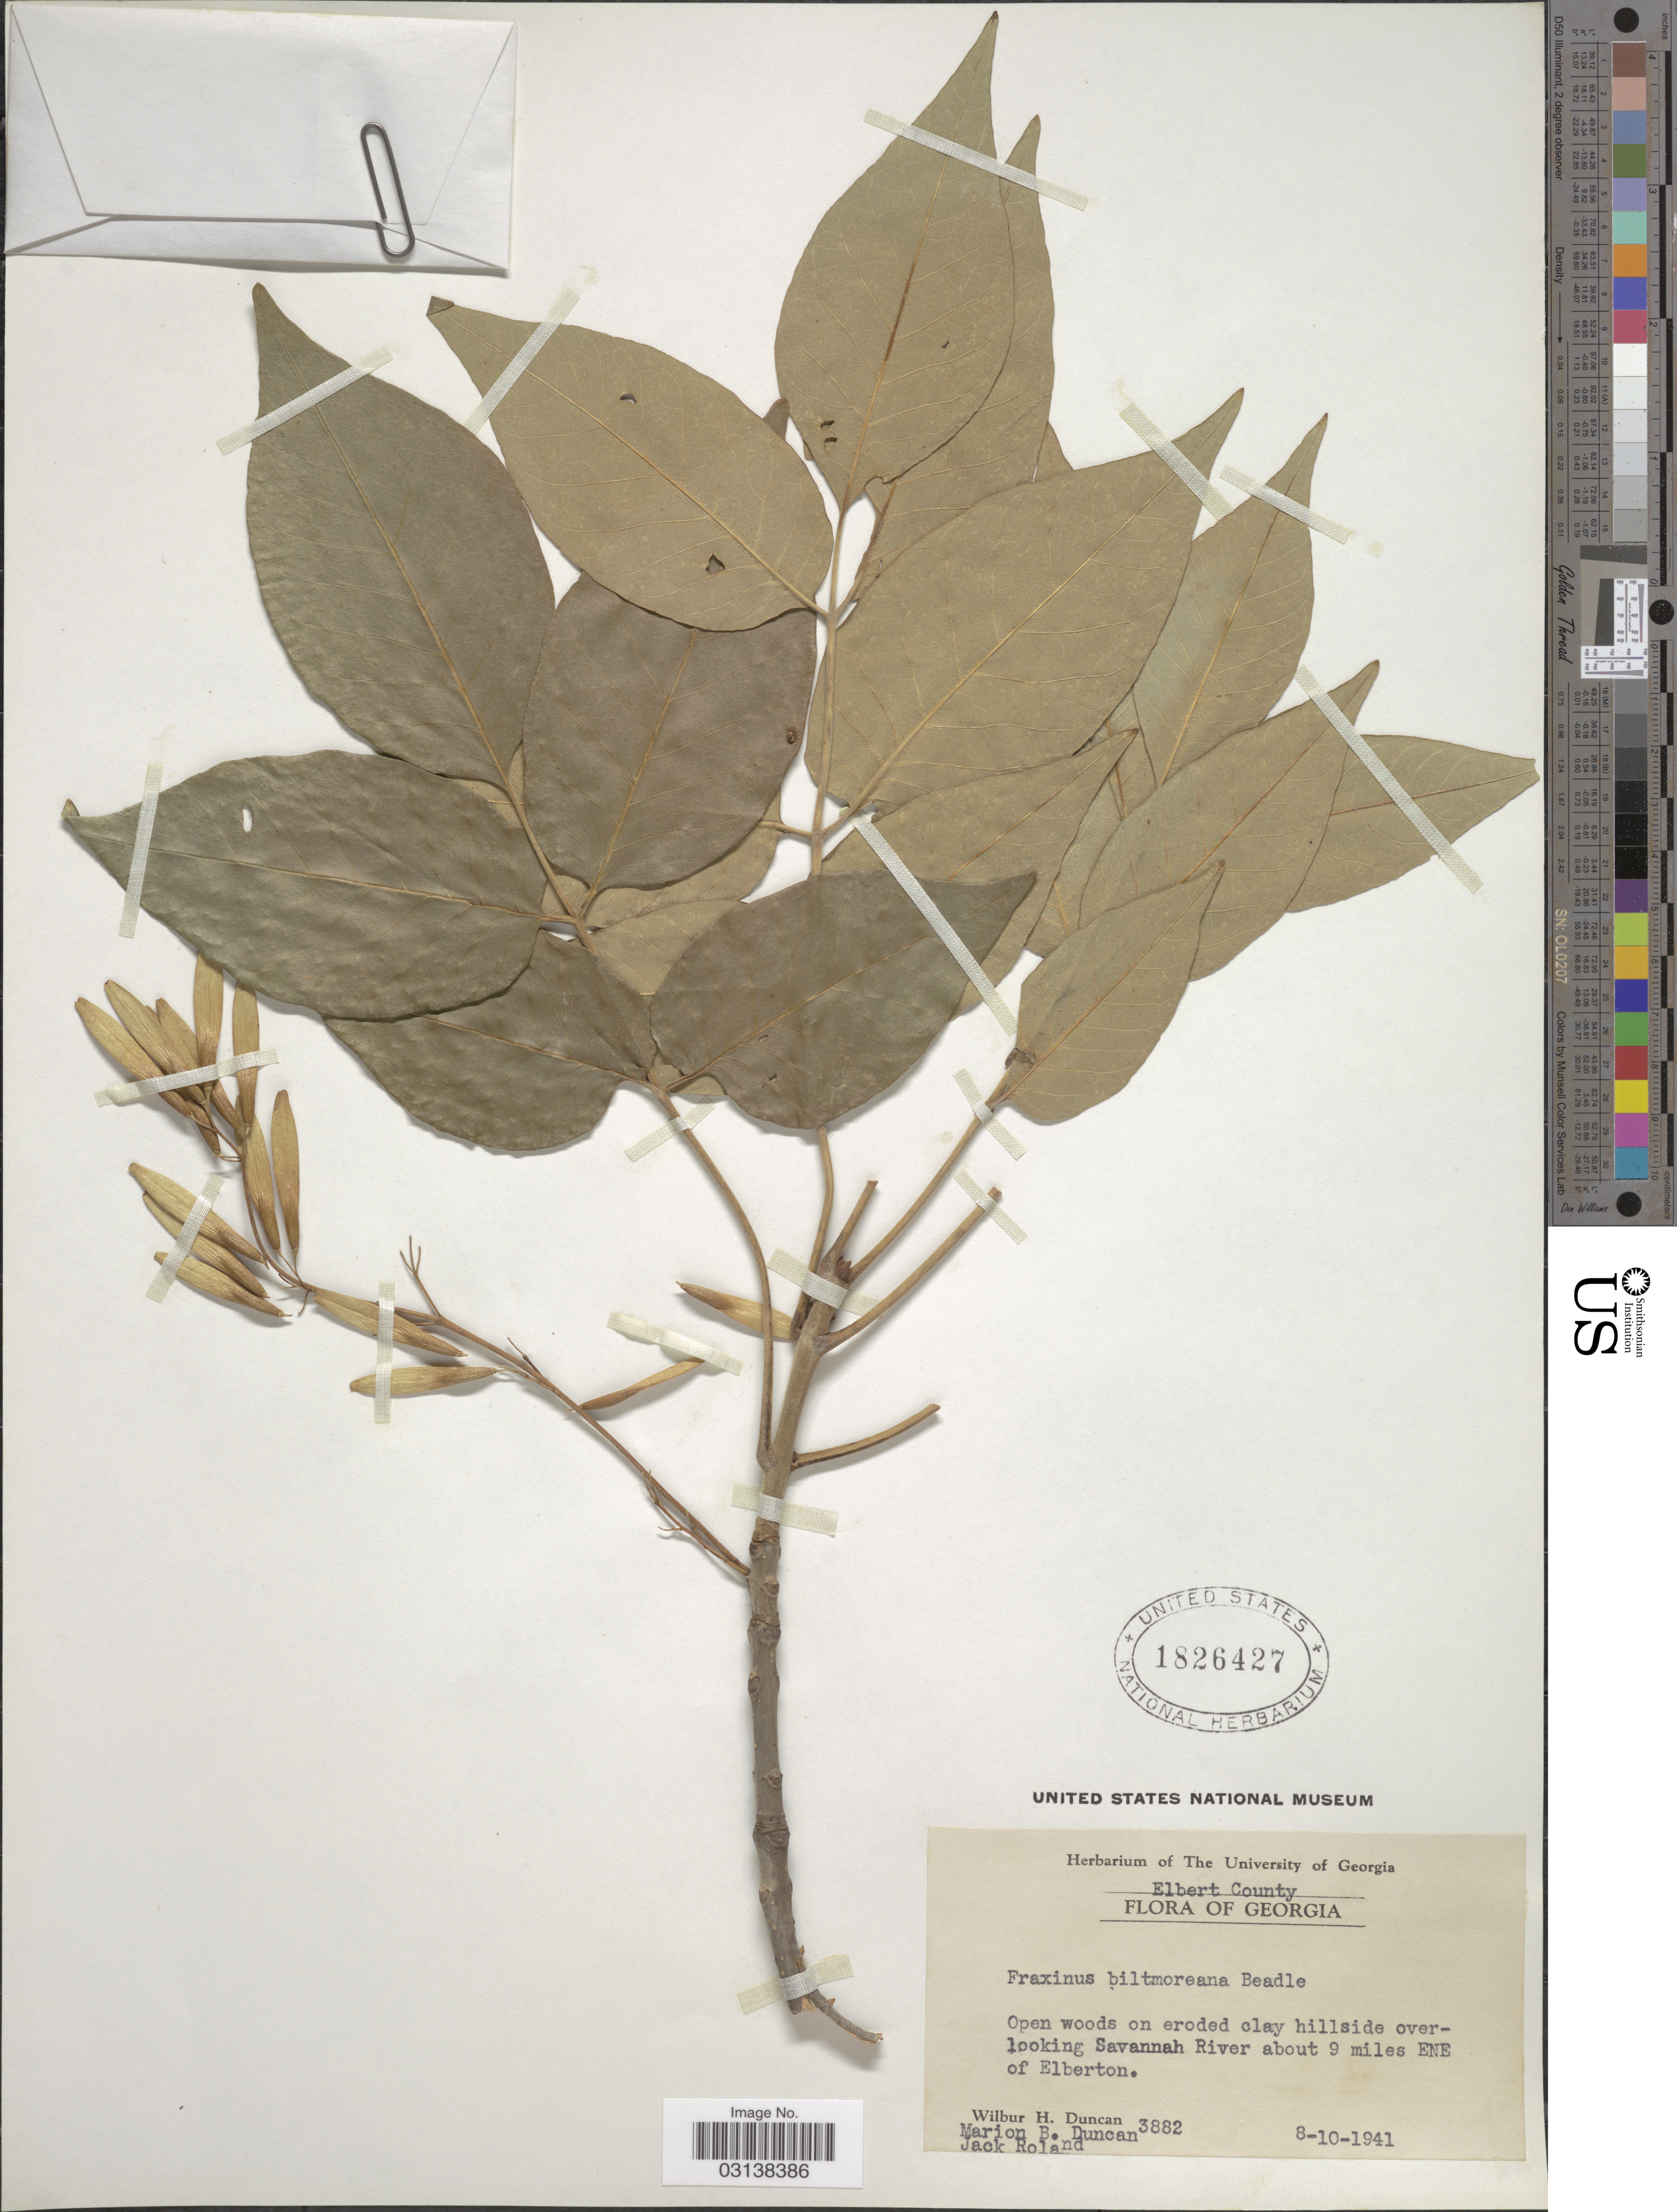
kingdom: Plantae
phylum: Tracheophyta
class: Magnoliopsida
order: Lamiales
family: Oleaceae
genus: Fraxinus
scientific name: Fraxinus americana var. biltmoreana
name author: (Beadle) J.W. Wright ex Fernald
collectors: W. H. Duncan, M. Duncan & J. Roland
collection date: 1941-08-10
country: United States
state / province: Georgia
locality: Elbert County. Open woods on eroded clay hillside overlooking Savannah River about 9 miles ENE of Elberton.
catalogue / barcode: US 1826427